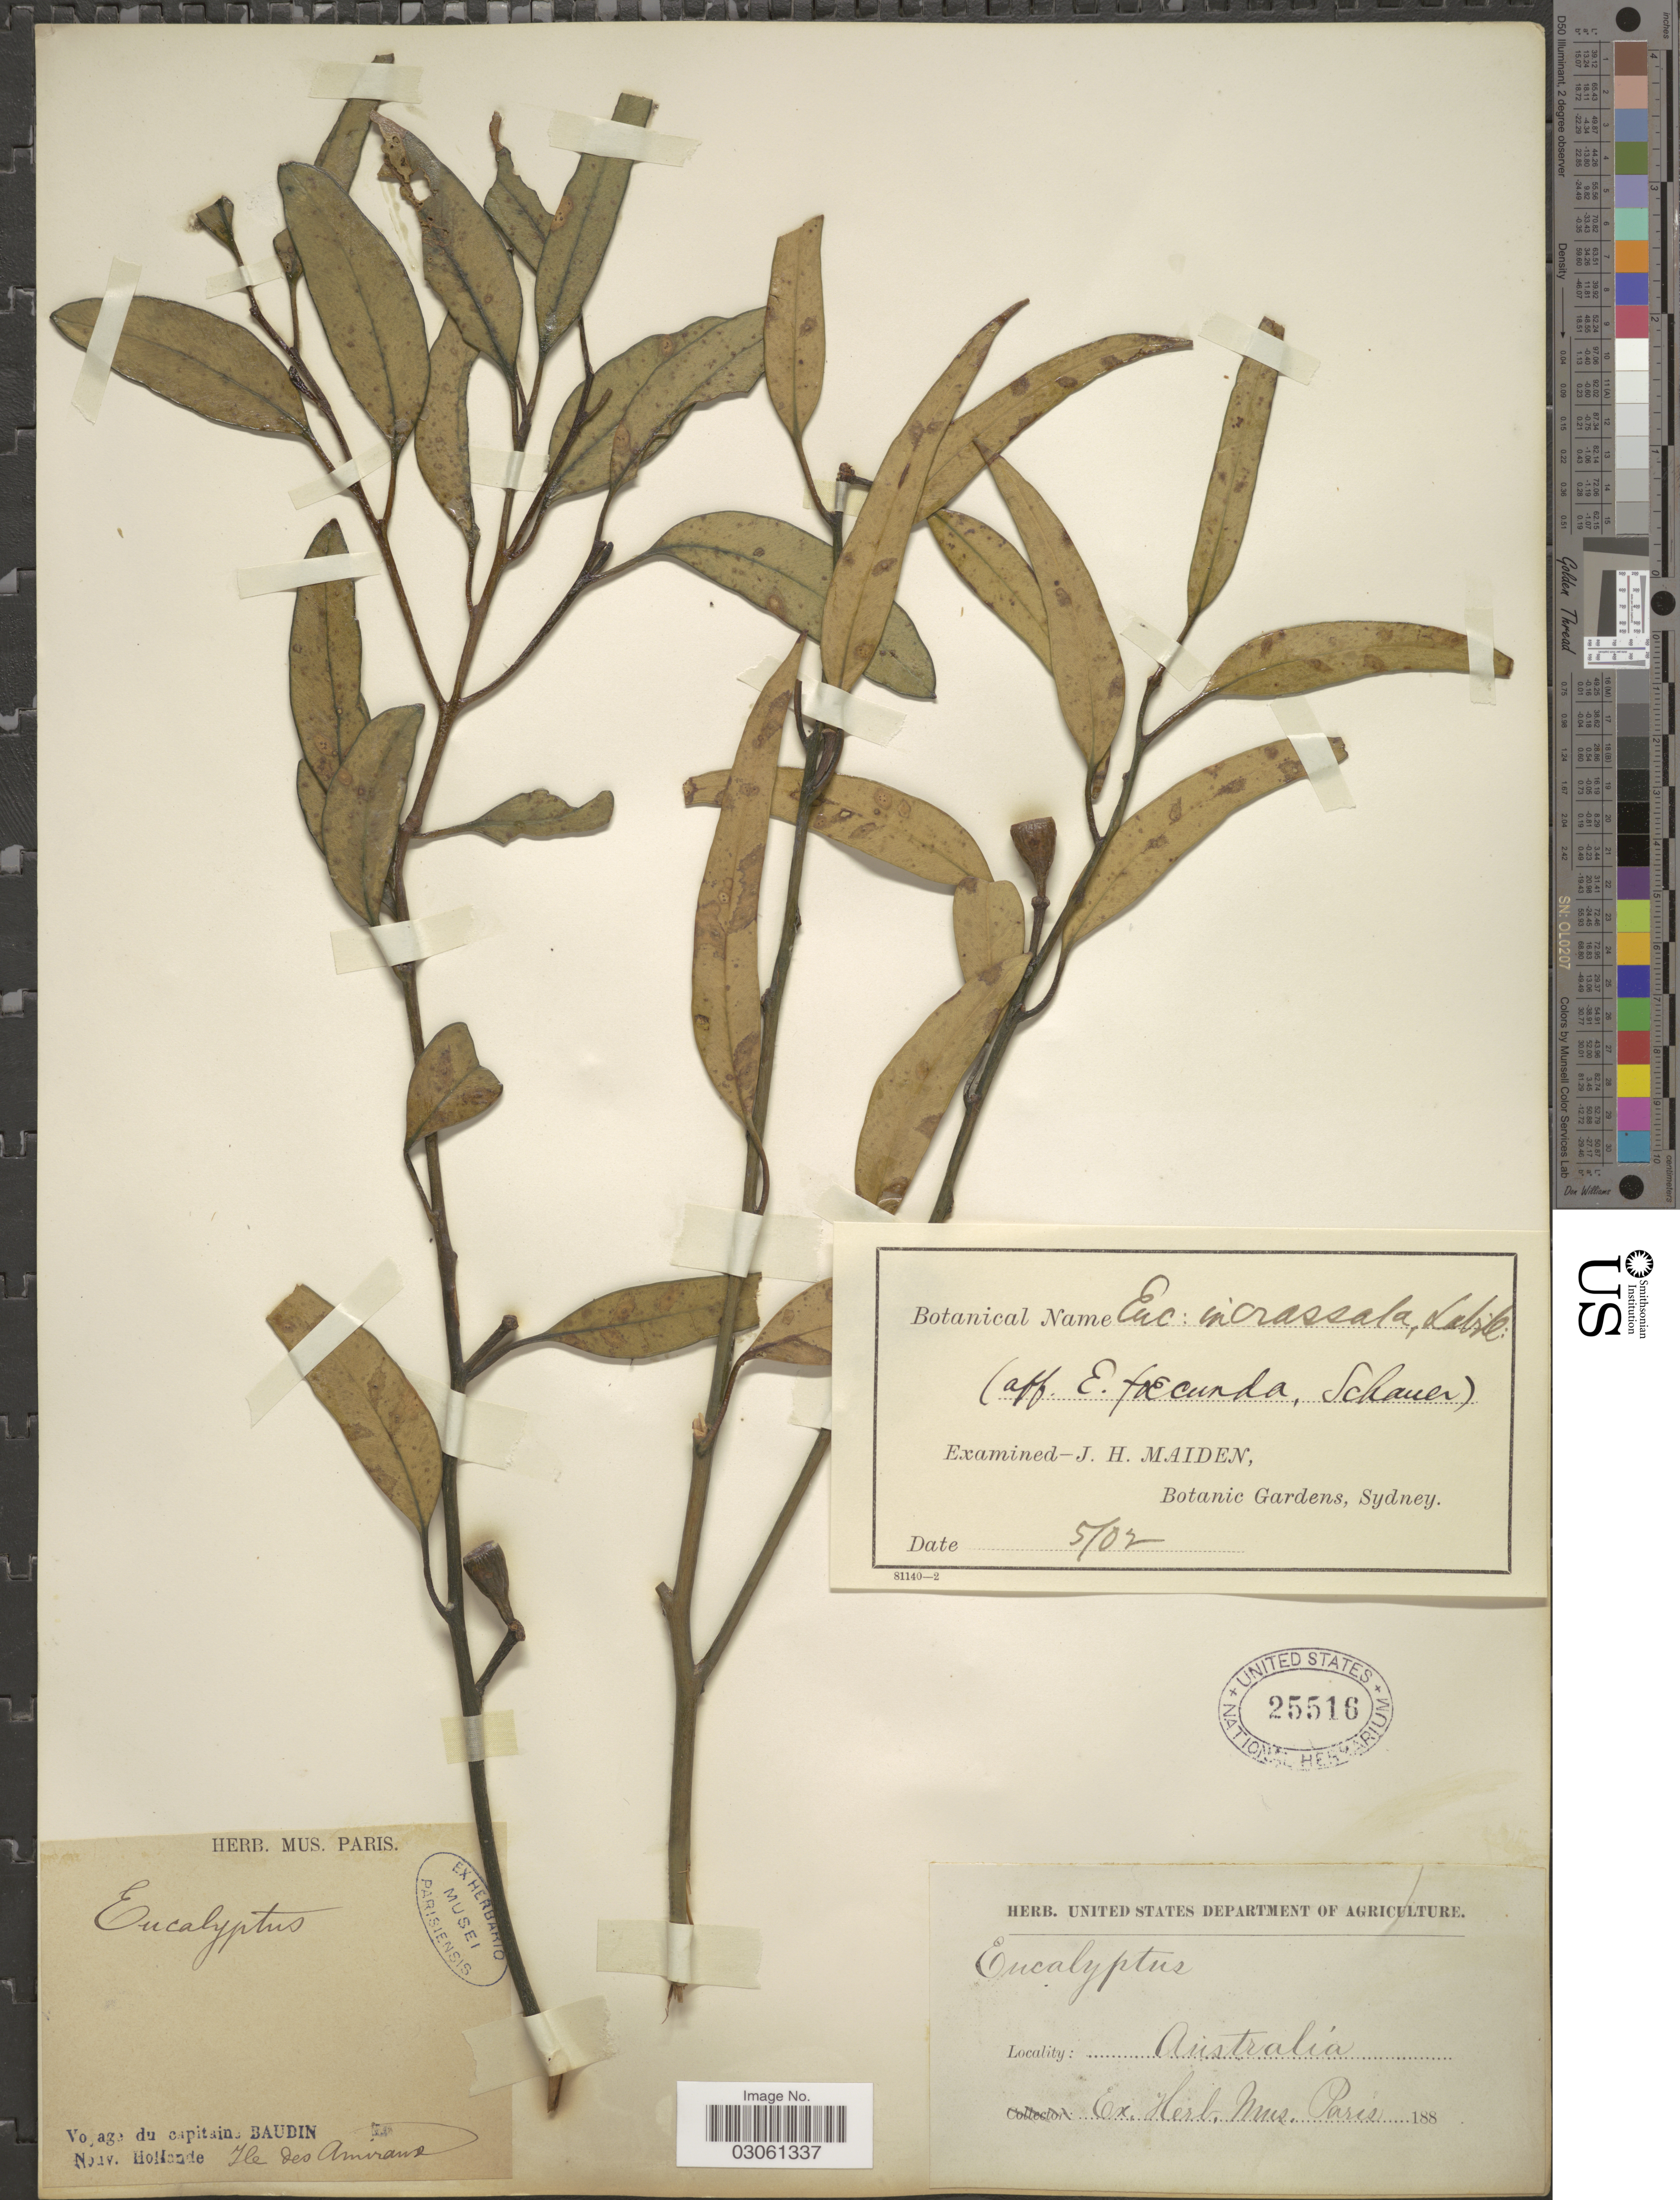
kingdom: Plantae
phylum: Tracheophyta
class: Magnoliopsida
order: Myrtales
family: Myrtaceae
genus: Eucalyptus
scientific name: Eucalyptus incrassata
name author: Labill.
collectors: T. Baudin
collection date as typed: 188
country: Australia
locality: Nouv. Hollande. Ile des Amiraux.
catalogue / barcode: US 25516